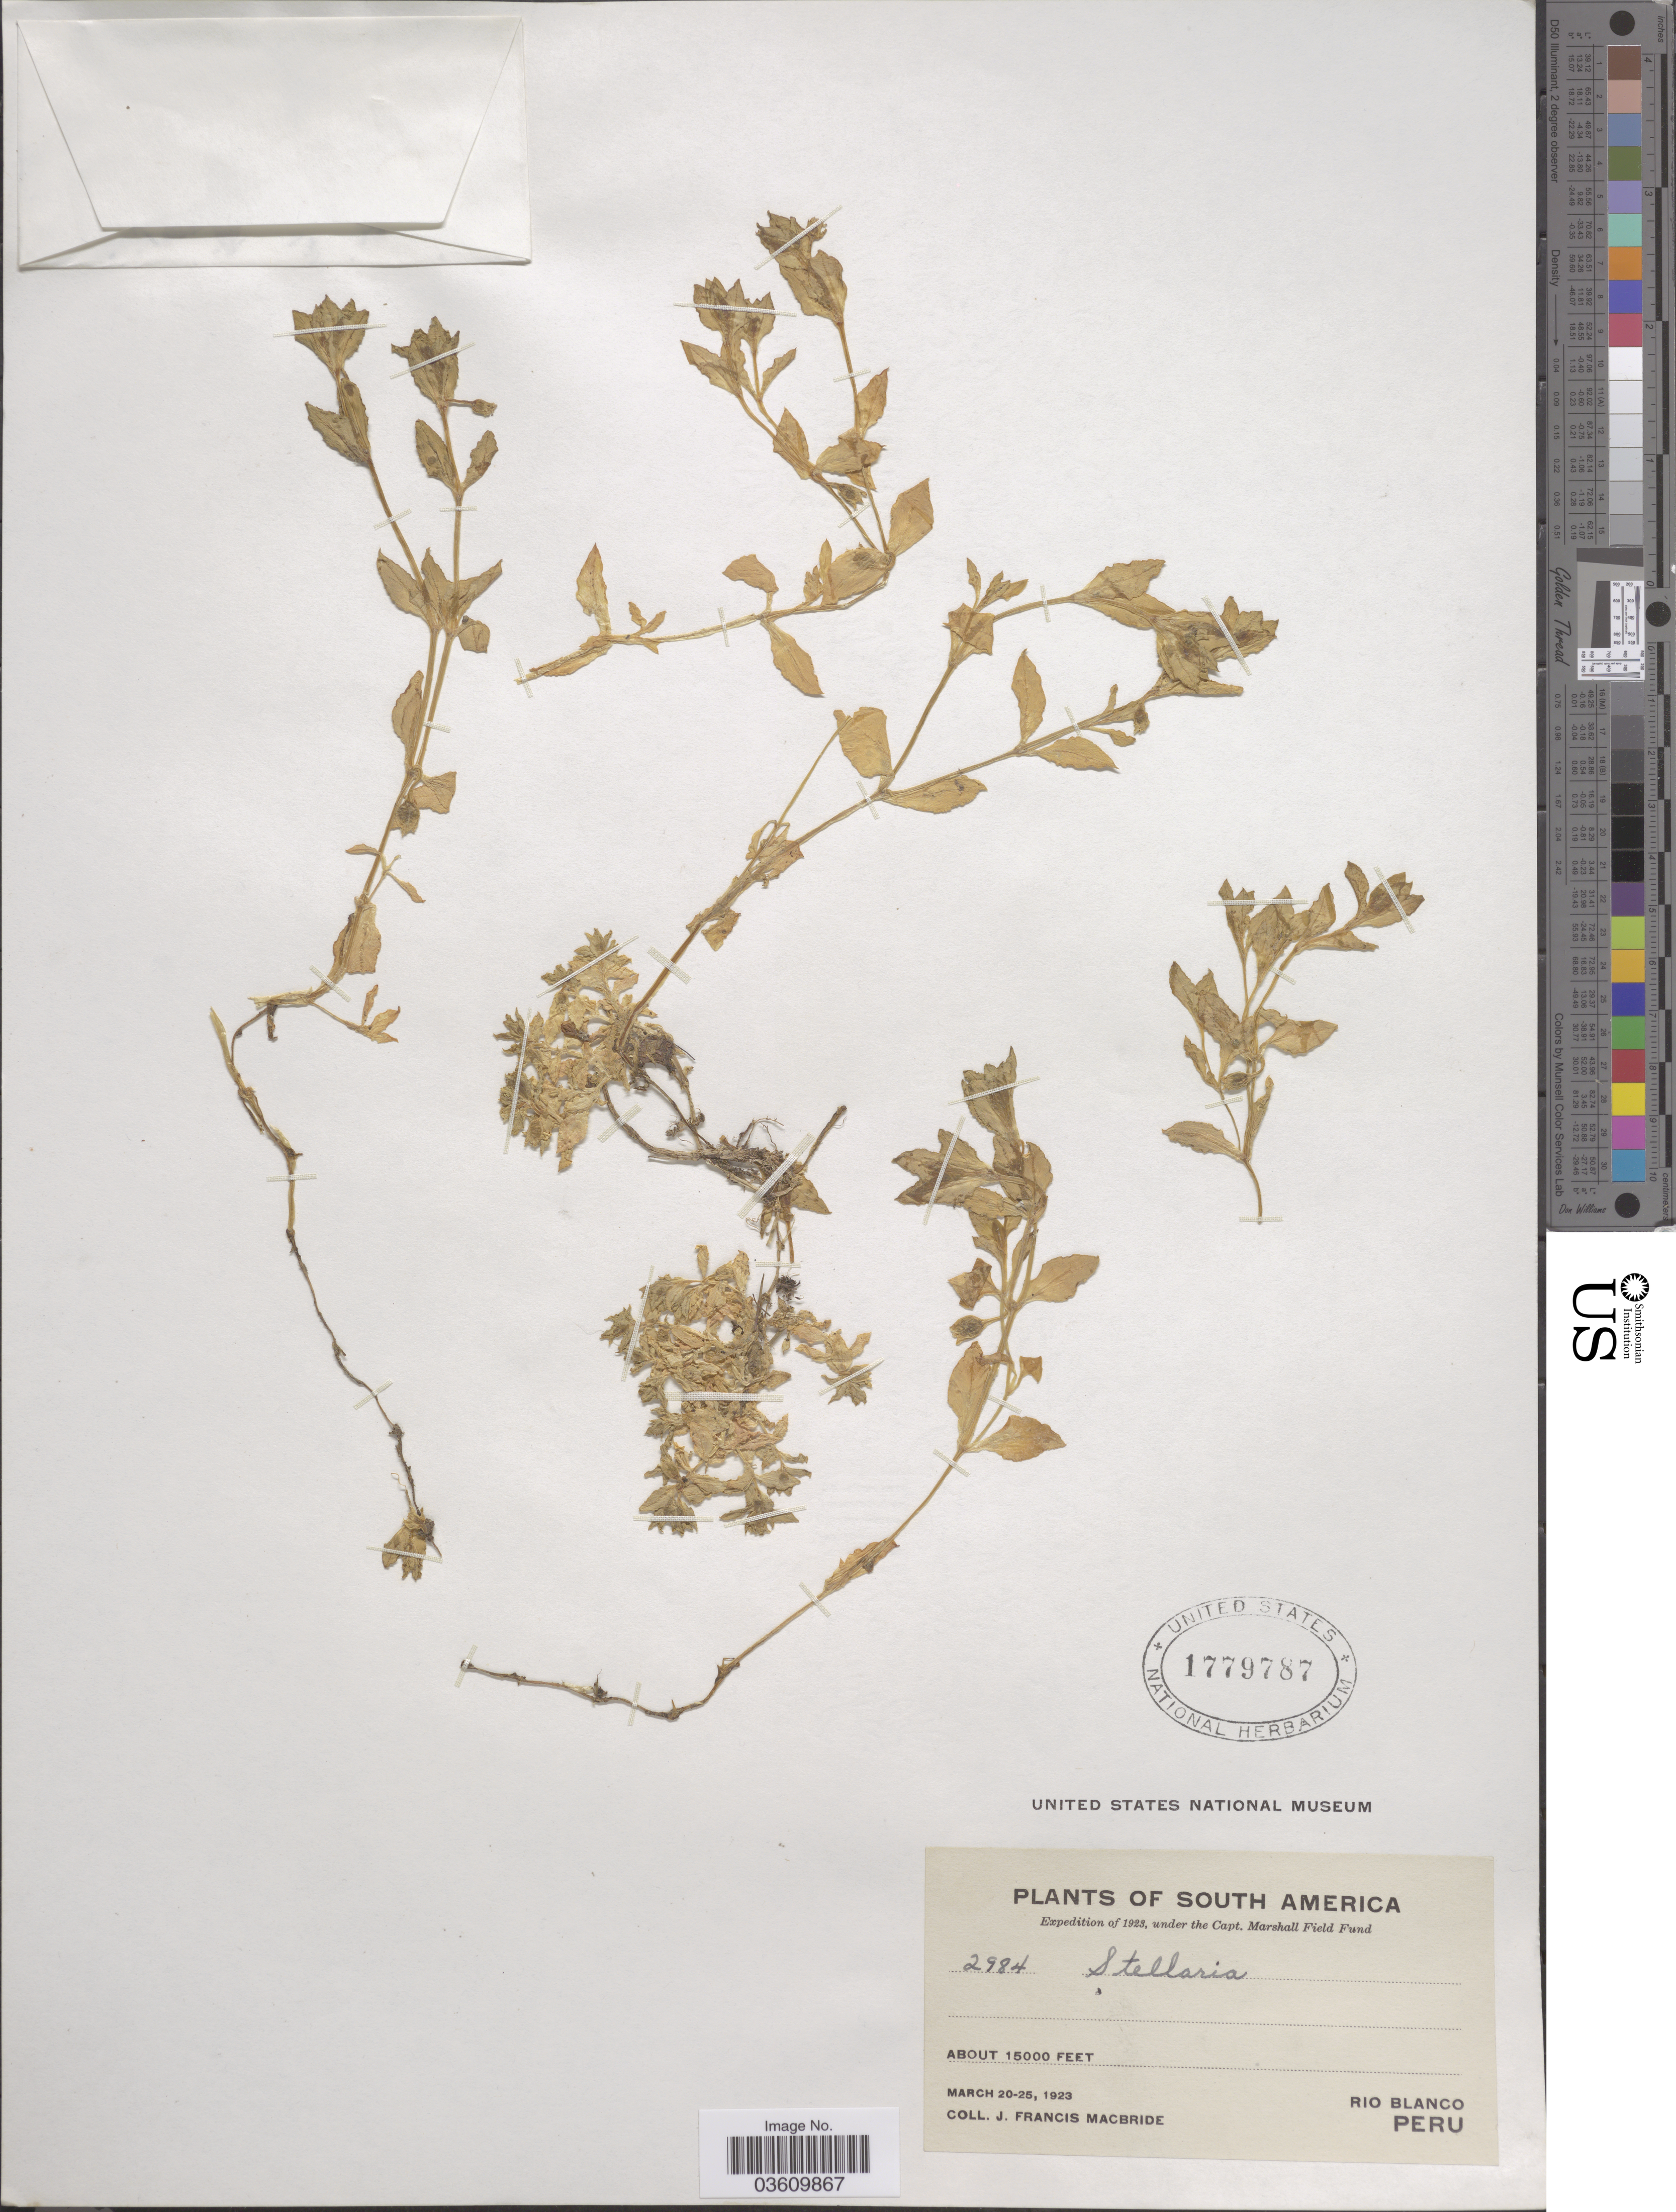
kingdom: Plantae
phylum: Tracheophyta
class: Magnoliopsida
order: Caryophyllales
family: Caryophyllaceae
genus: Stellaria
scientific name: Stellaria media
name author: (L.) Vill.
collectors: J. F. Macbride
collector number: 2984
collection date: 1923-03-20/1923-03-25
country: Peru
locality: Rio Blanco.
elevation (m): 4572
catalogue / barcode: US 1779787